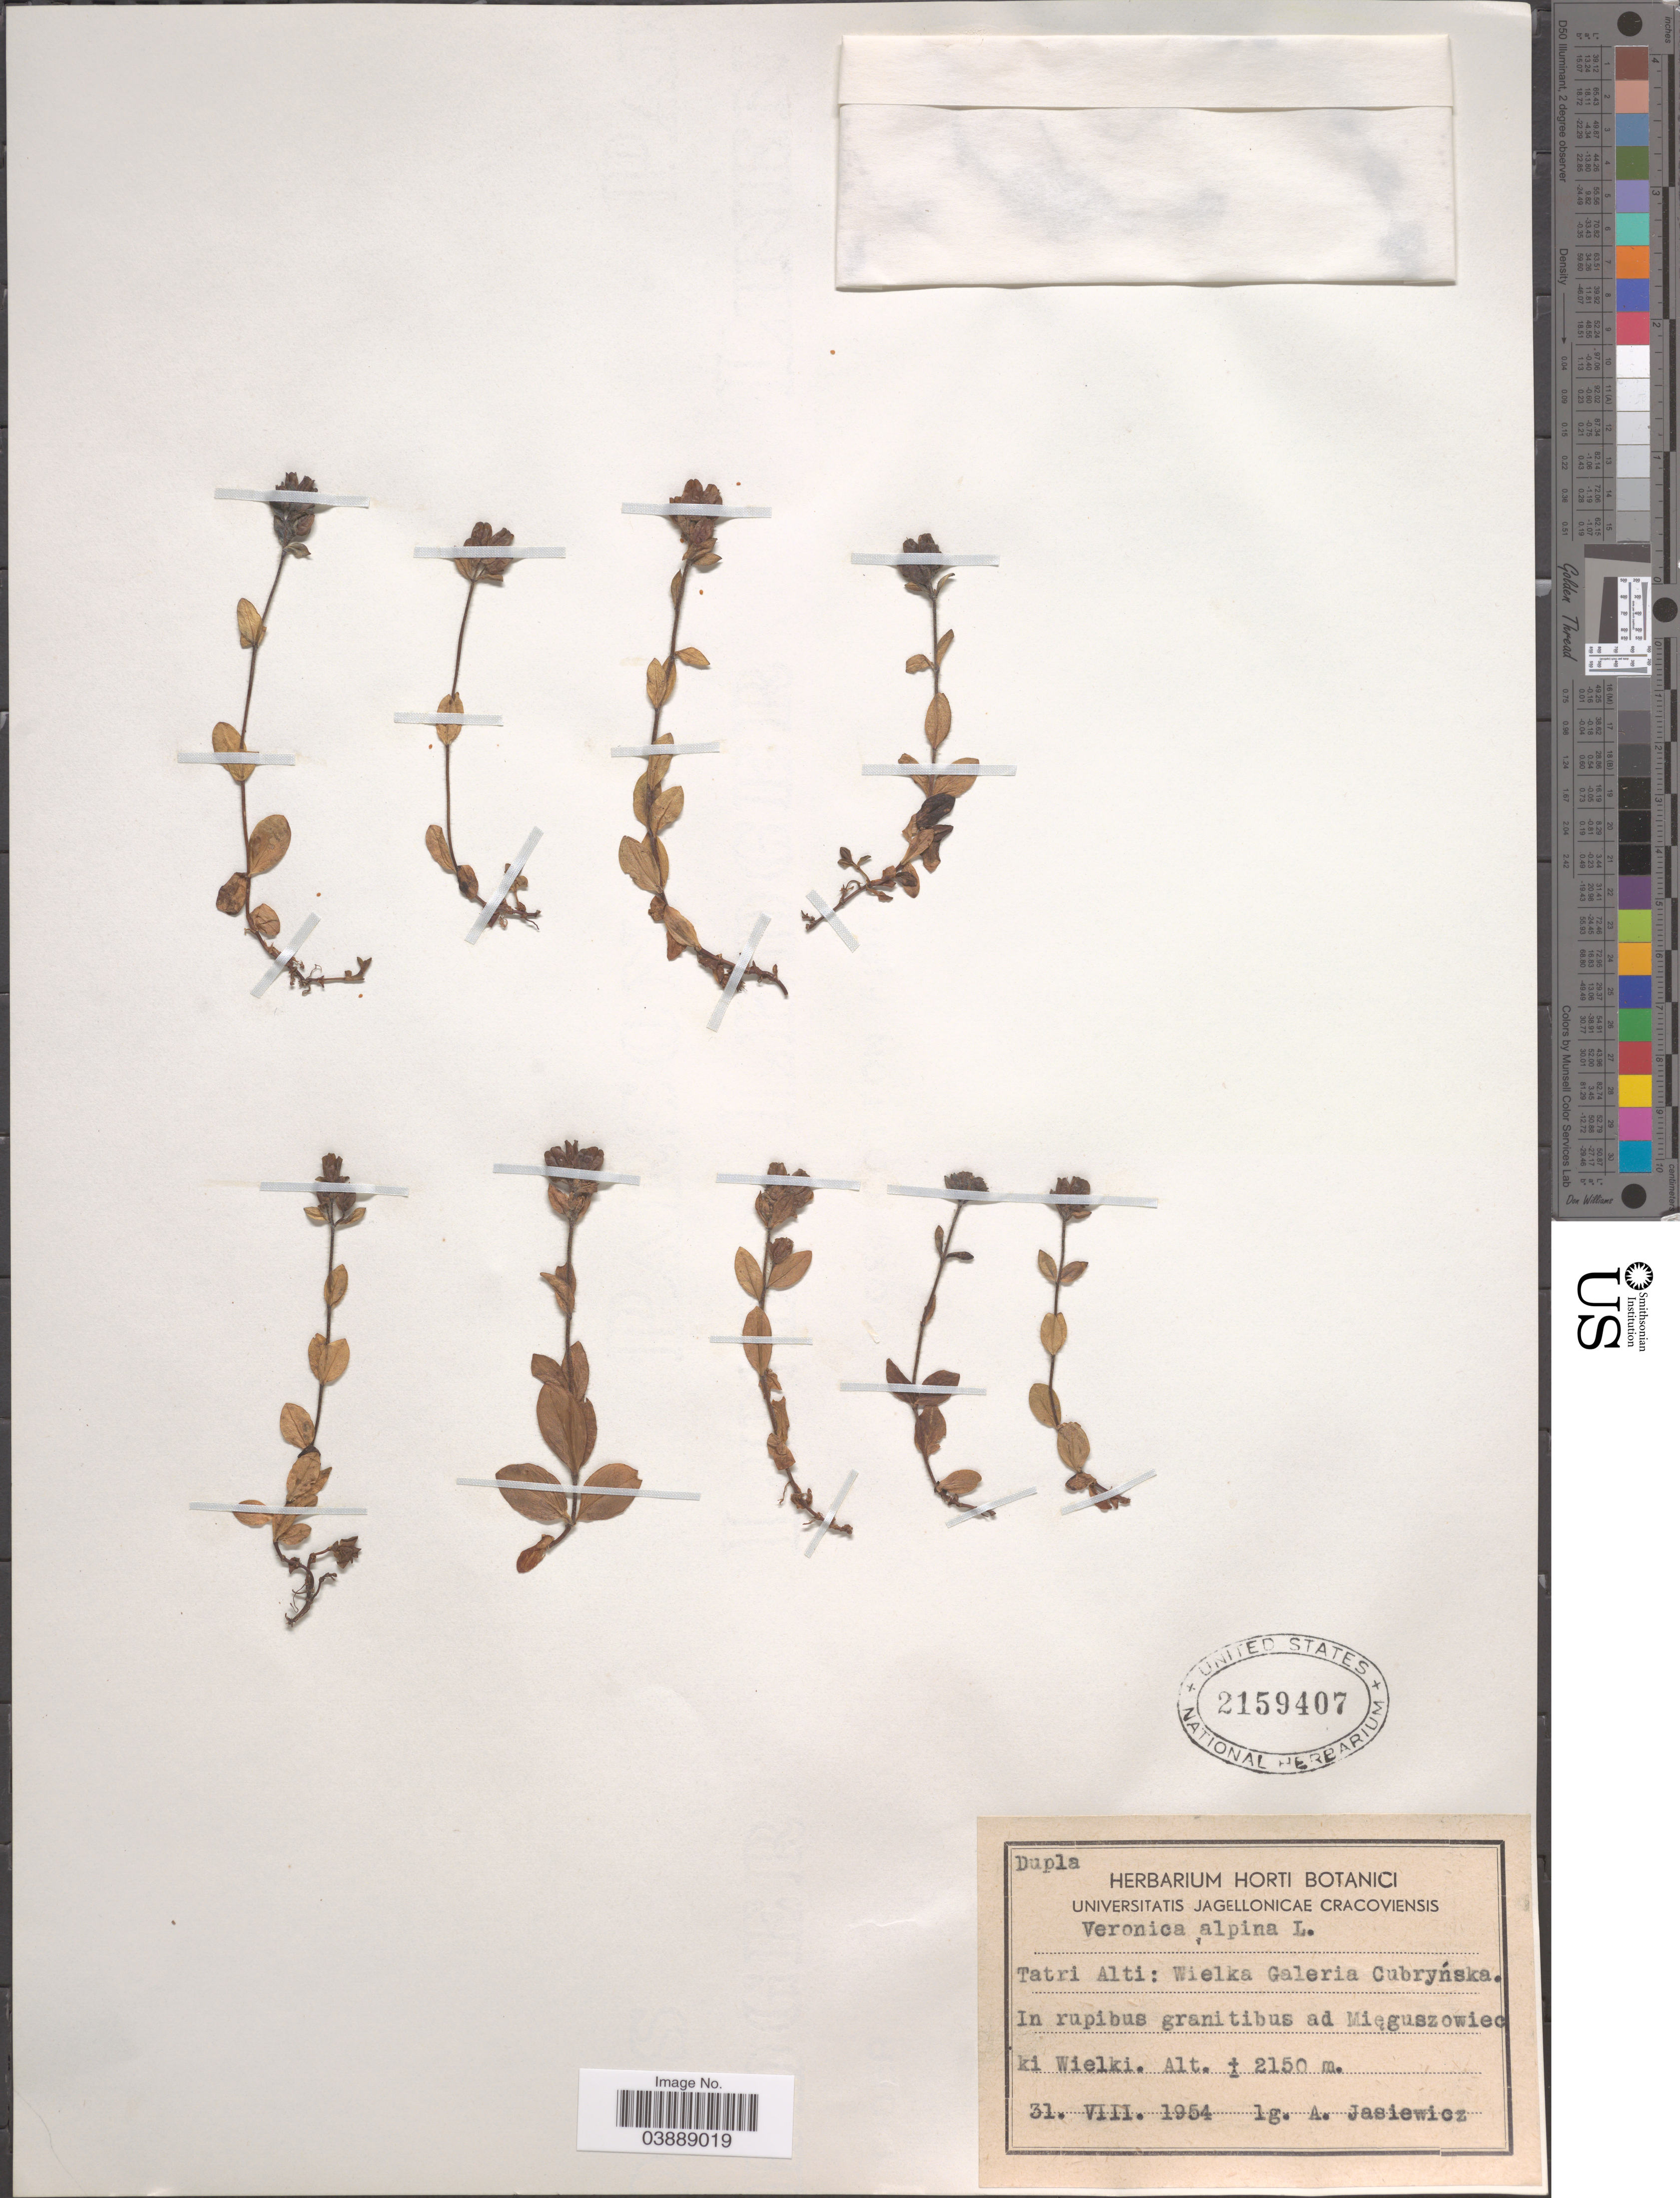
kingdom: Plantae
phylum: Tracheophyta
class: Magnoliopsida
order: Lamiales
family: Plantaginaceae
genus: Veronica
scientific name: Veronica alpina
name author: L.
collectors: A. Jasiewicz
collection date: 1954-08-31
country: Poland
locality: Tatri Alti: Wielka Galeria Cubrynska. In rupibus granitibus ad Mieguszowiec ki Wielki.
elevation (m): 2150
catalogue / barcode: US 2159407